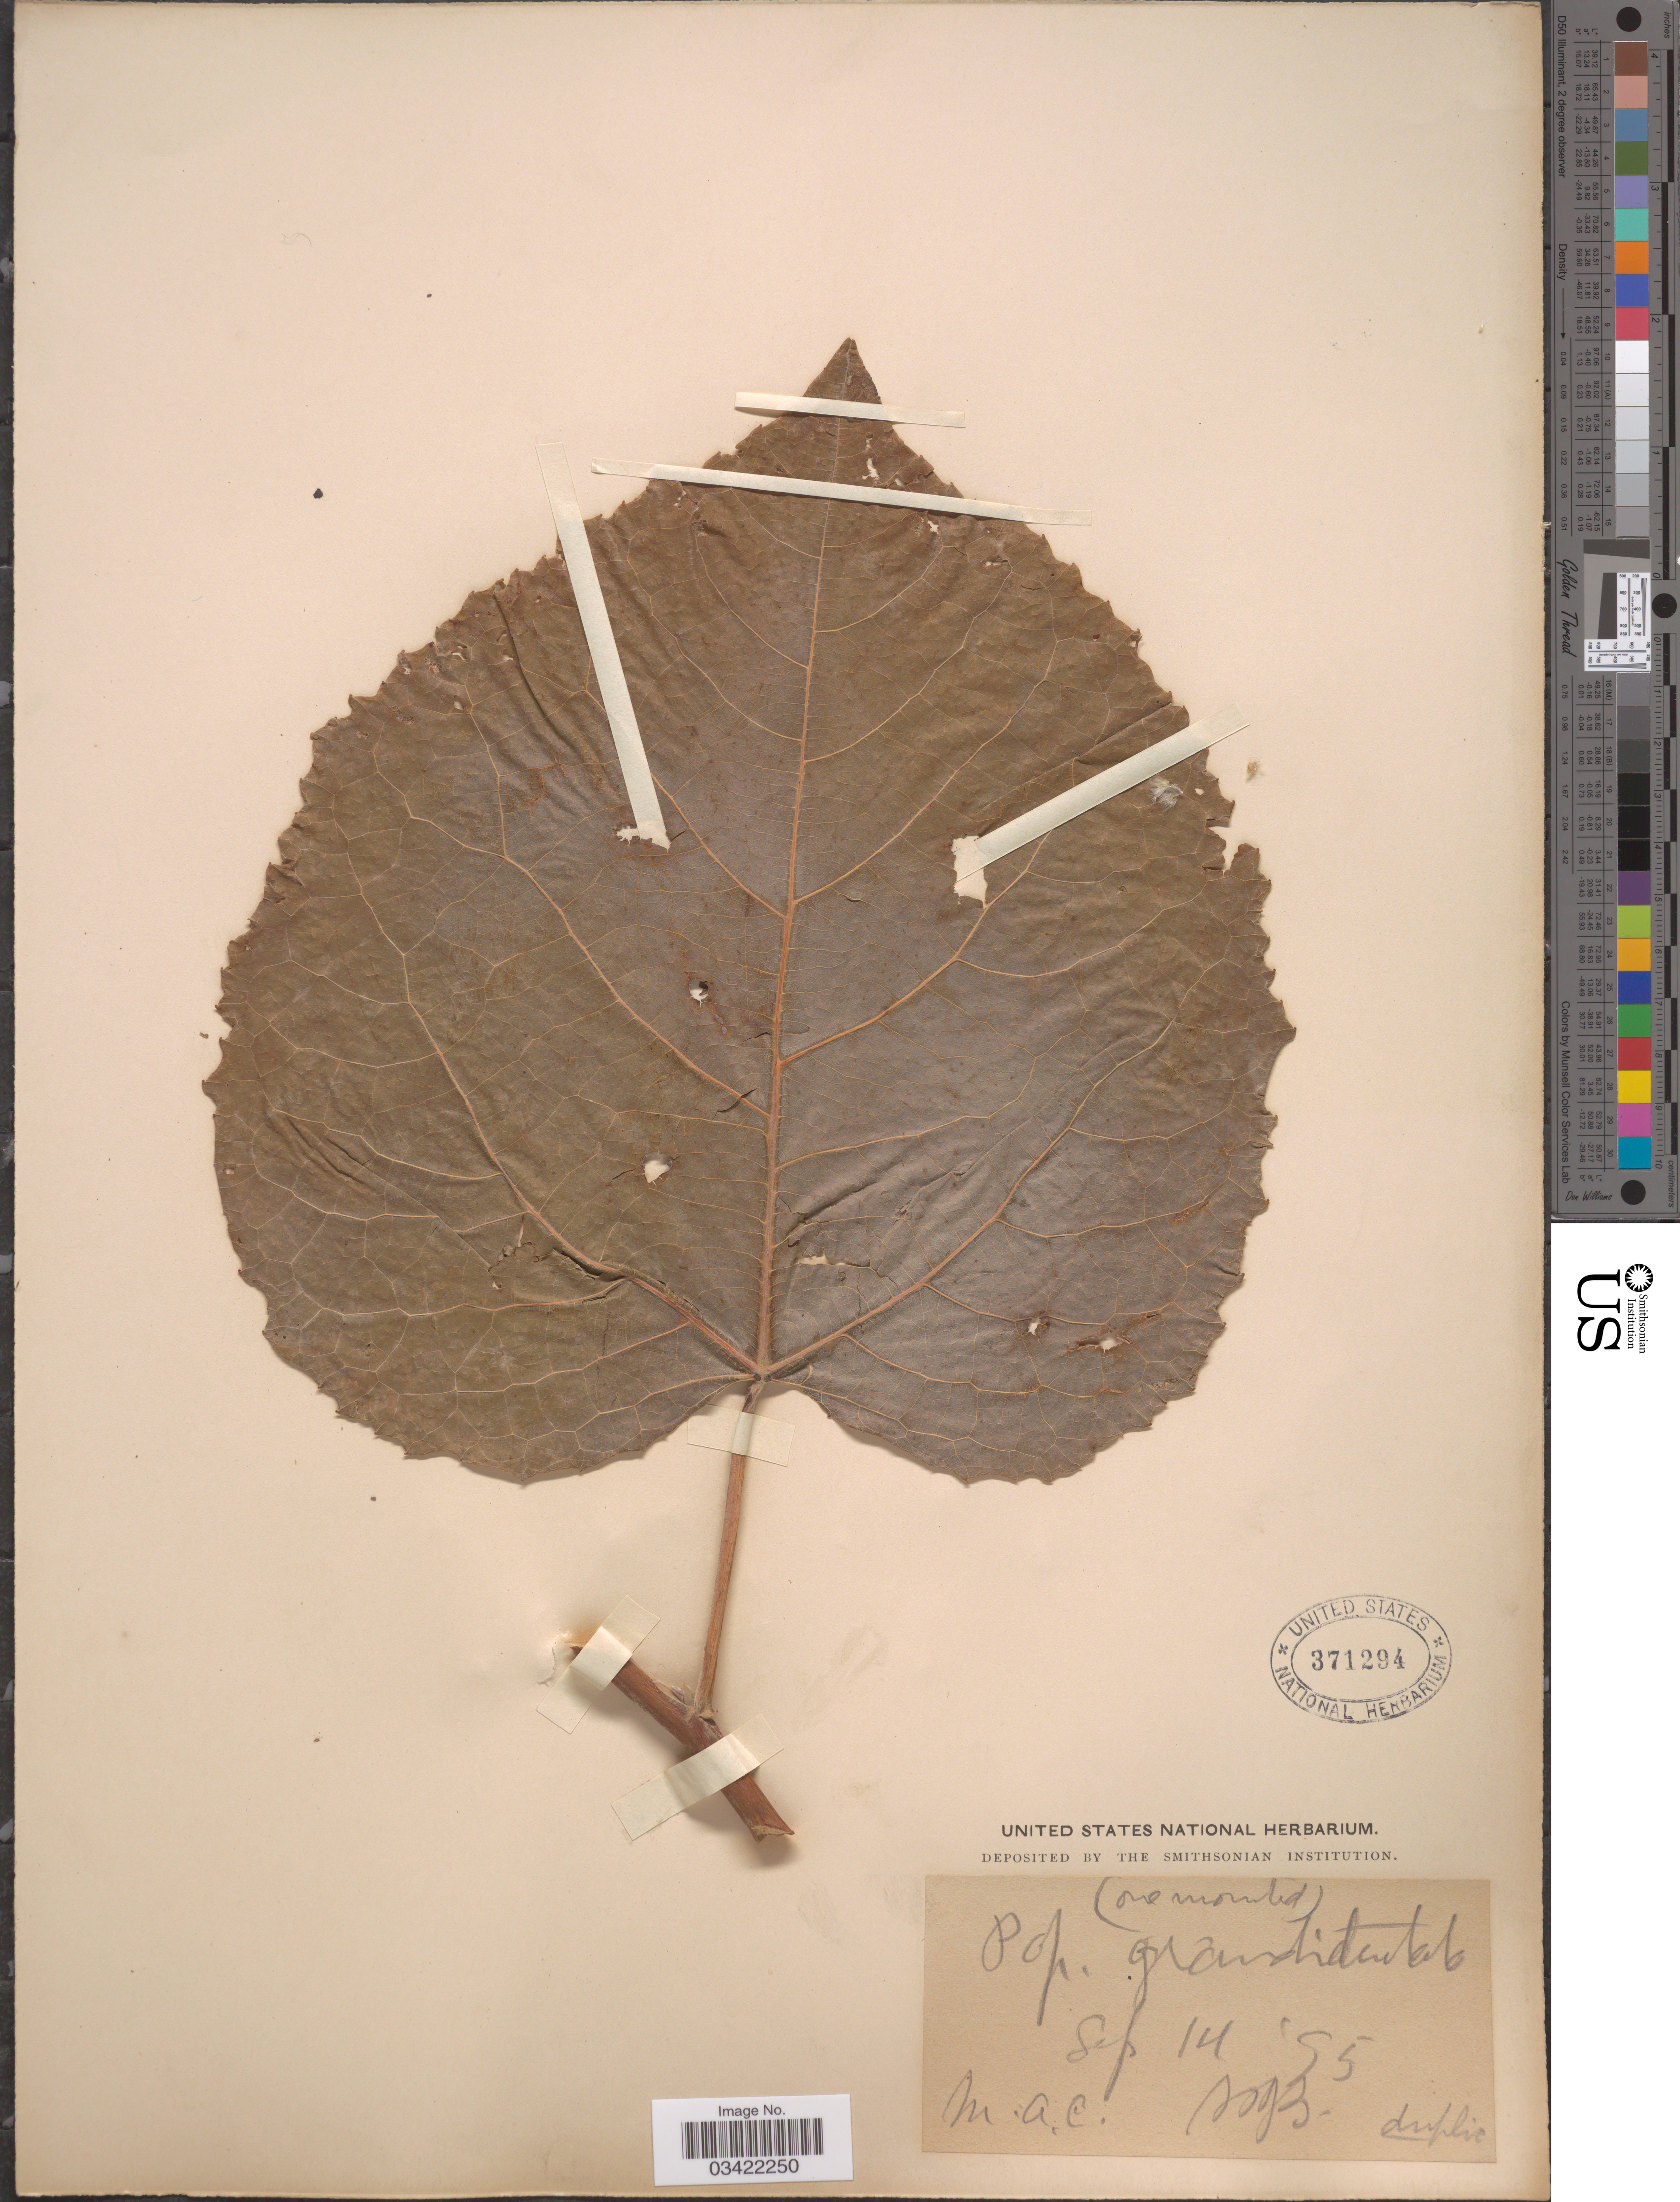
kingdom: Plantae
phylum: Tracheophyta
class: Magnoliopsida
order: Malpighiales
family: Salicaceae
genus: Populus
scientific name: Populus grandidentata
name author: Michx.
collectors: M. J. B.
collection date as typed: Transcribed d/m/y: 14/9/95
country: United States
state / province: Michigan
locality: M. A. C.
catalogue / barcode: US 371294